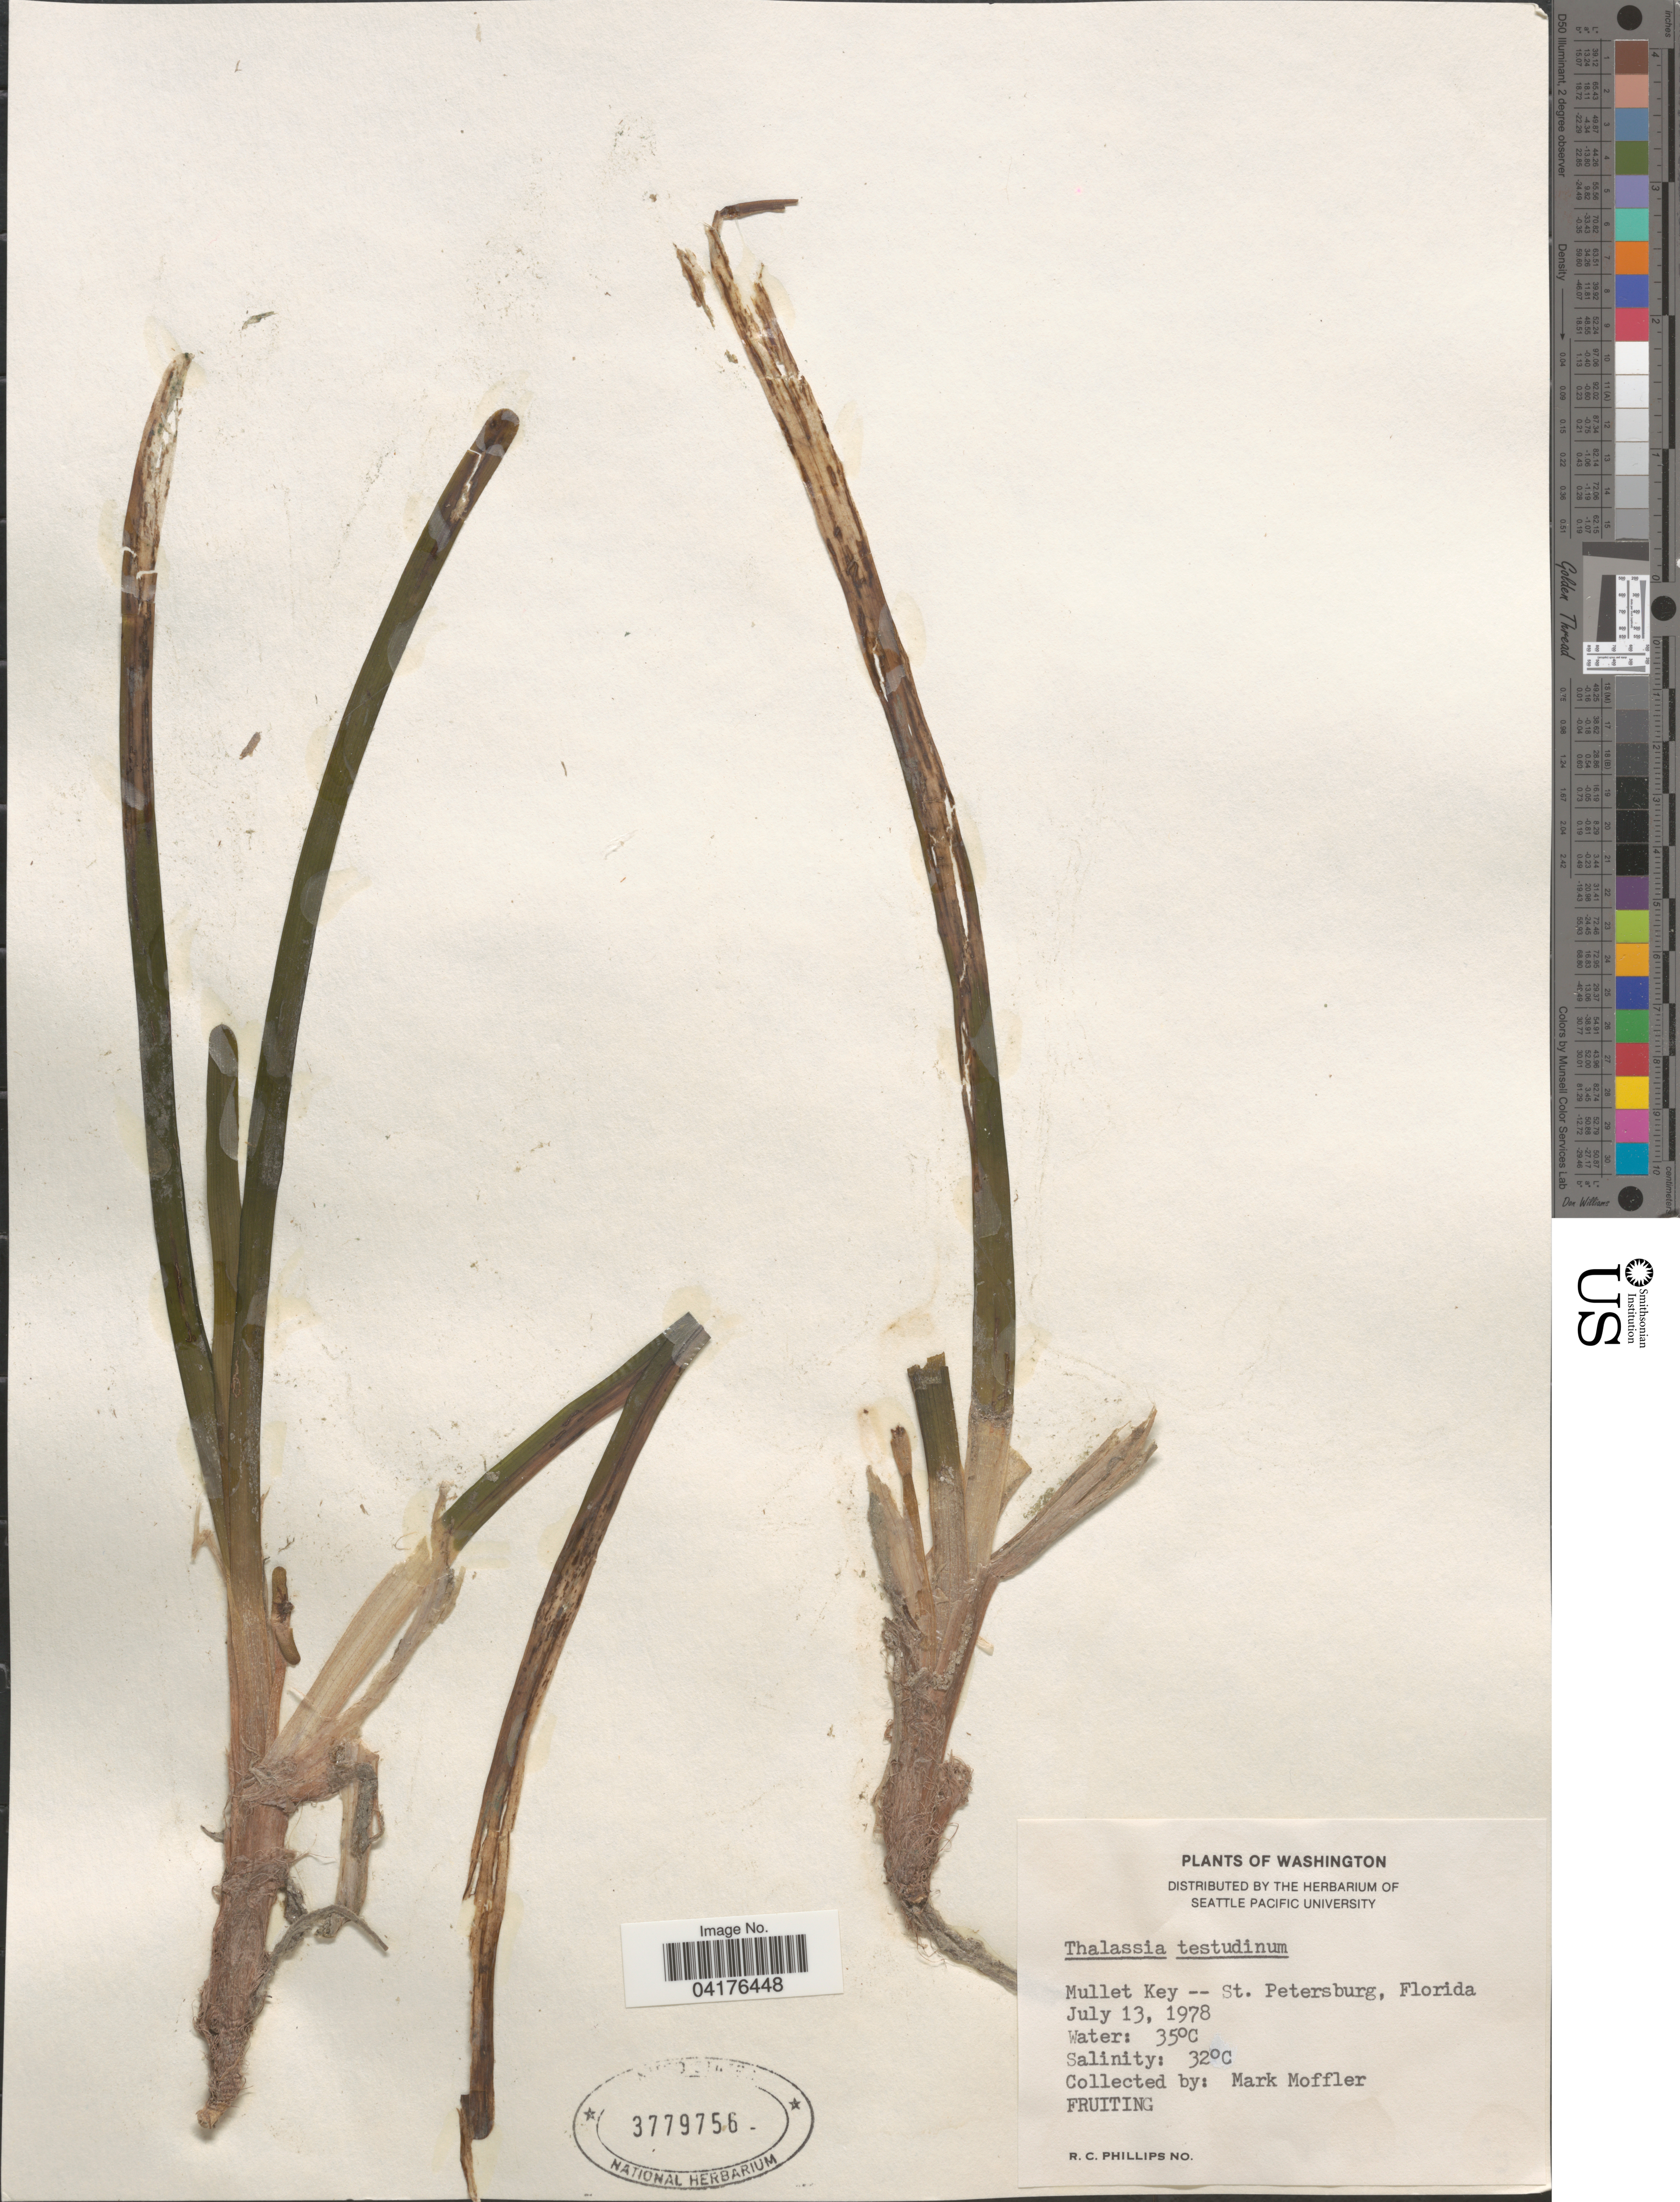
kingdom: Plantae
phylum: Tracheophyta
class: Liliopsida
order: Alismatales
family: Hydrocharitaceae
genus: Thalassia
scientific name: Thalassia testudinum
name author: Banks & Sol. ex K.D. Koenig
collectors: M. Moffler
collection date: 1978-07-13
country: United States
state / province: Florida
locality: Mullet Key -- St. Petersburg.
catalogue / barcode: US 3779756